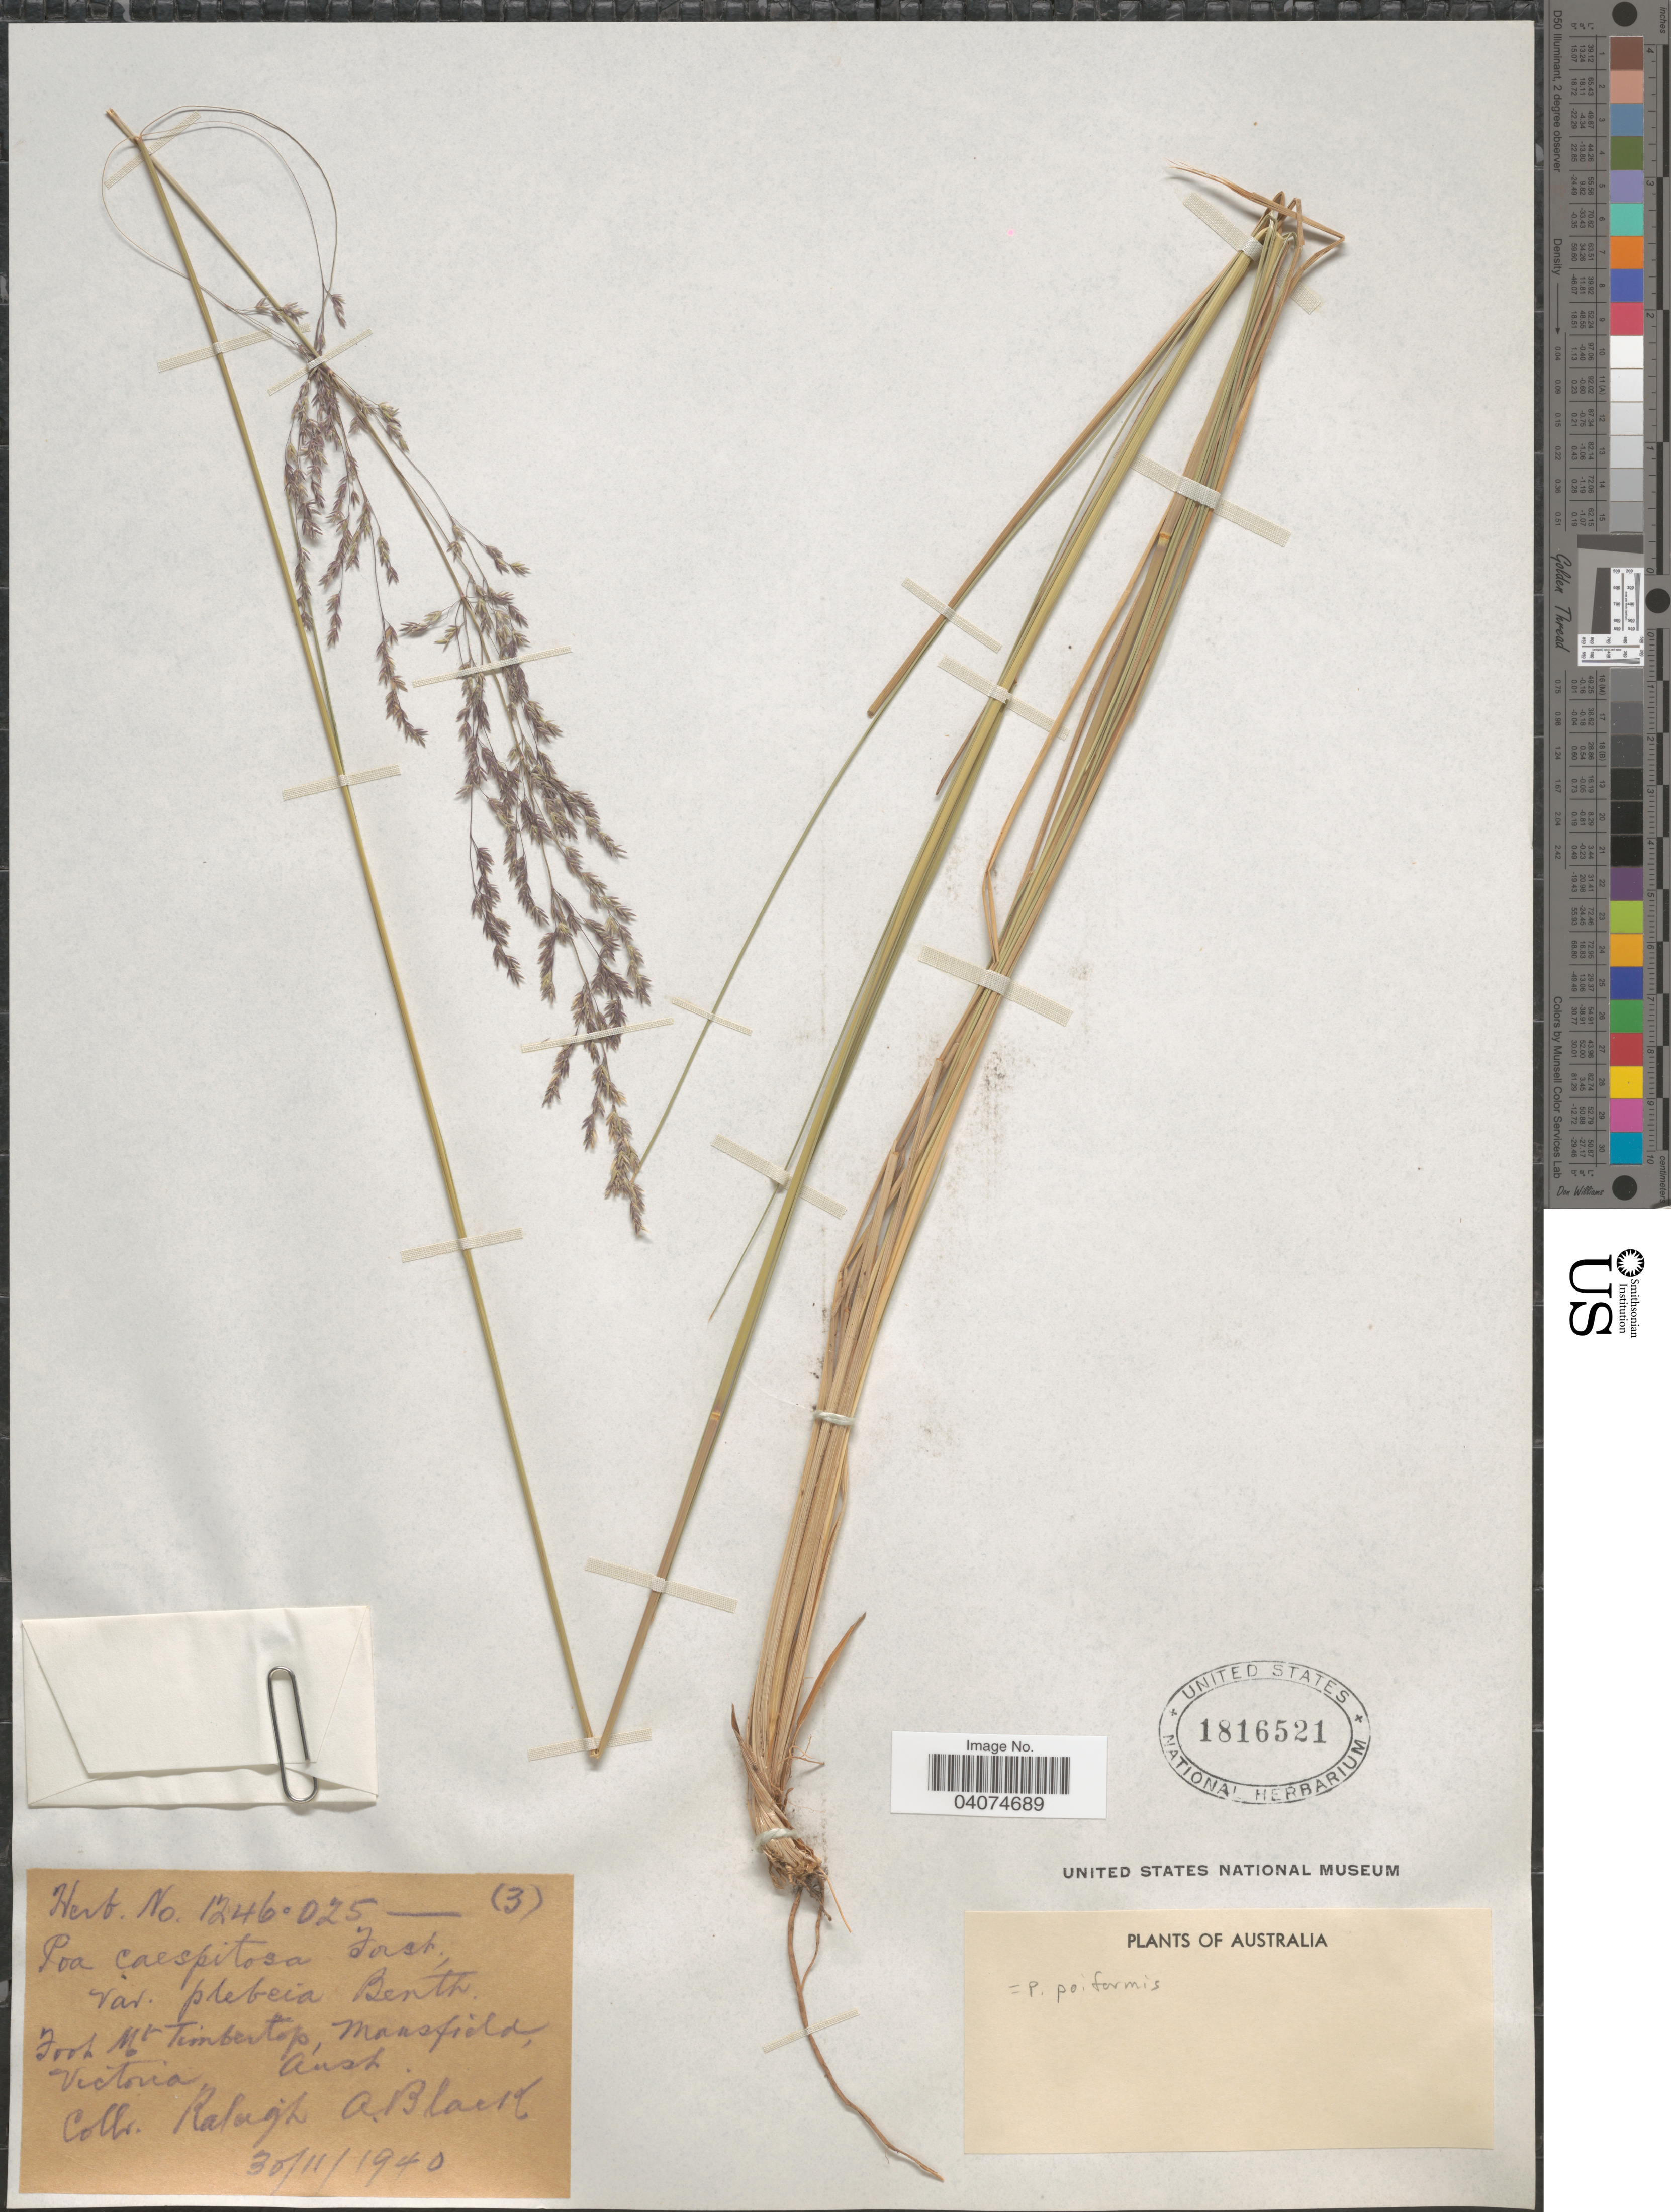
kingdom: Plantae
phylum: Tracheophyta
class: Liliopsida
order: Poales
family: Poaceae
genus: Poa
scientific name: Poa sp.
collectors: R. A. Black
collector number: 1246.025-(3)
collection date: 1940-11-30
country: Australia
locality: Foot Mt. Timbertop, Mansfield, Victoria.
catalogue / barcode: US 1816521